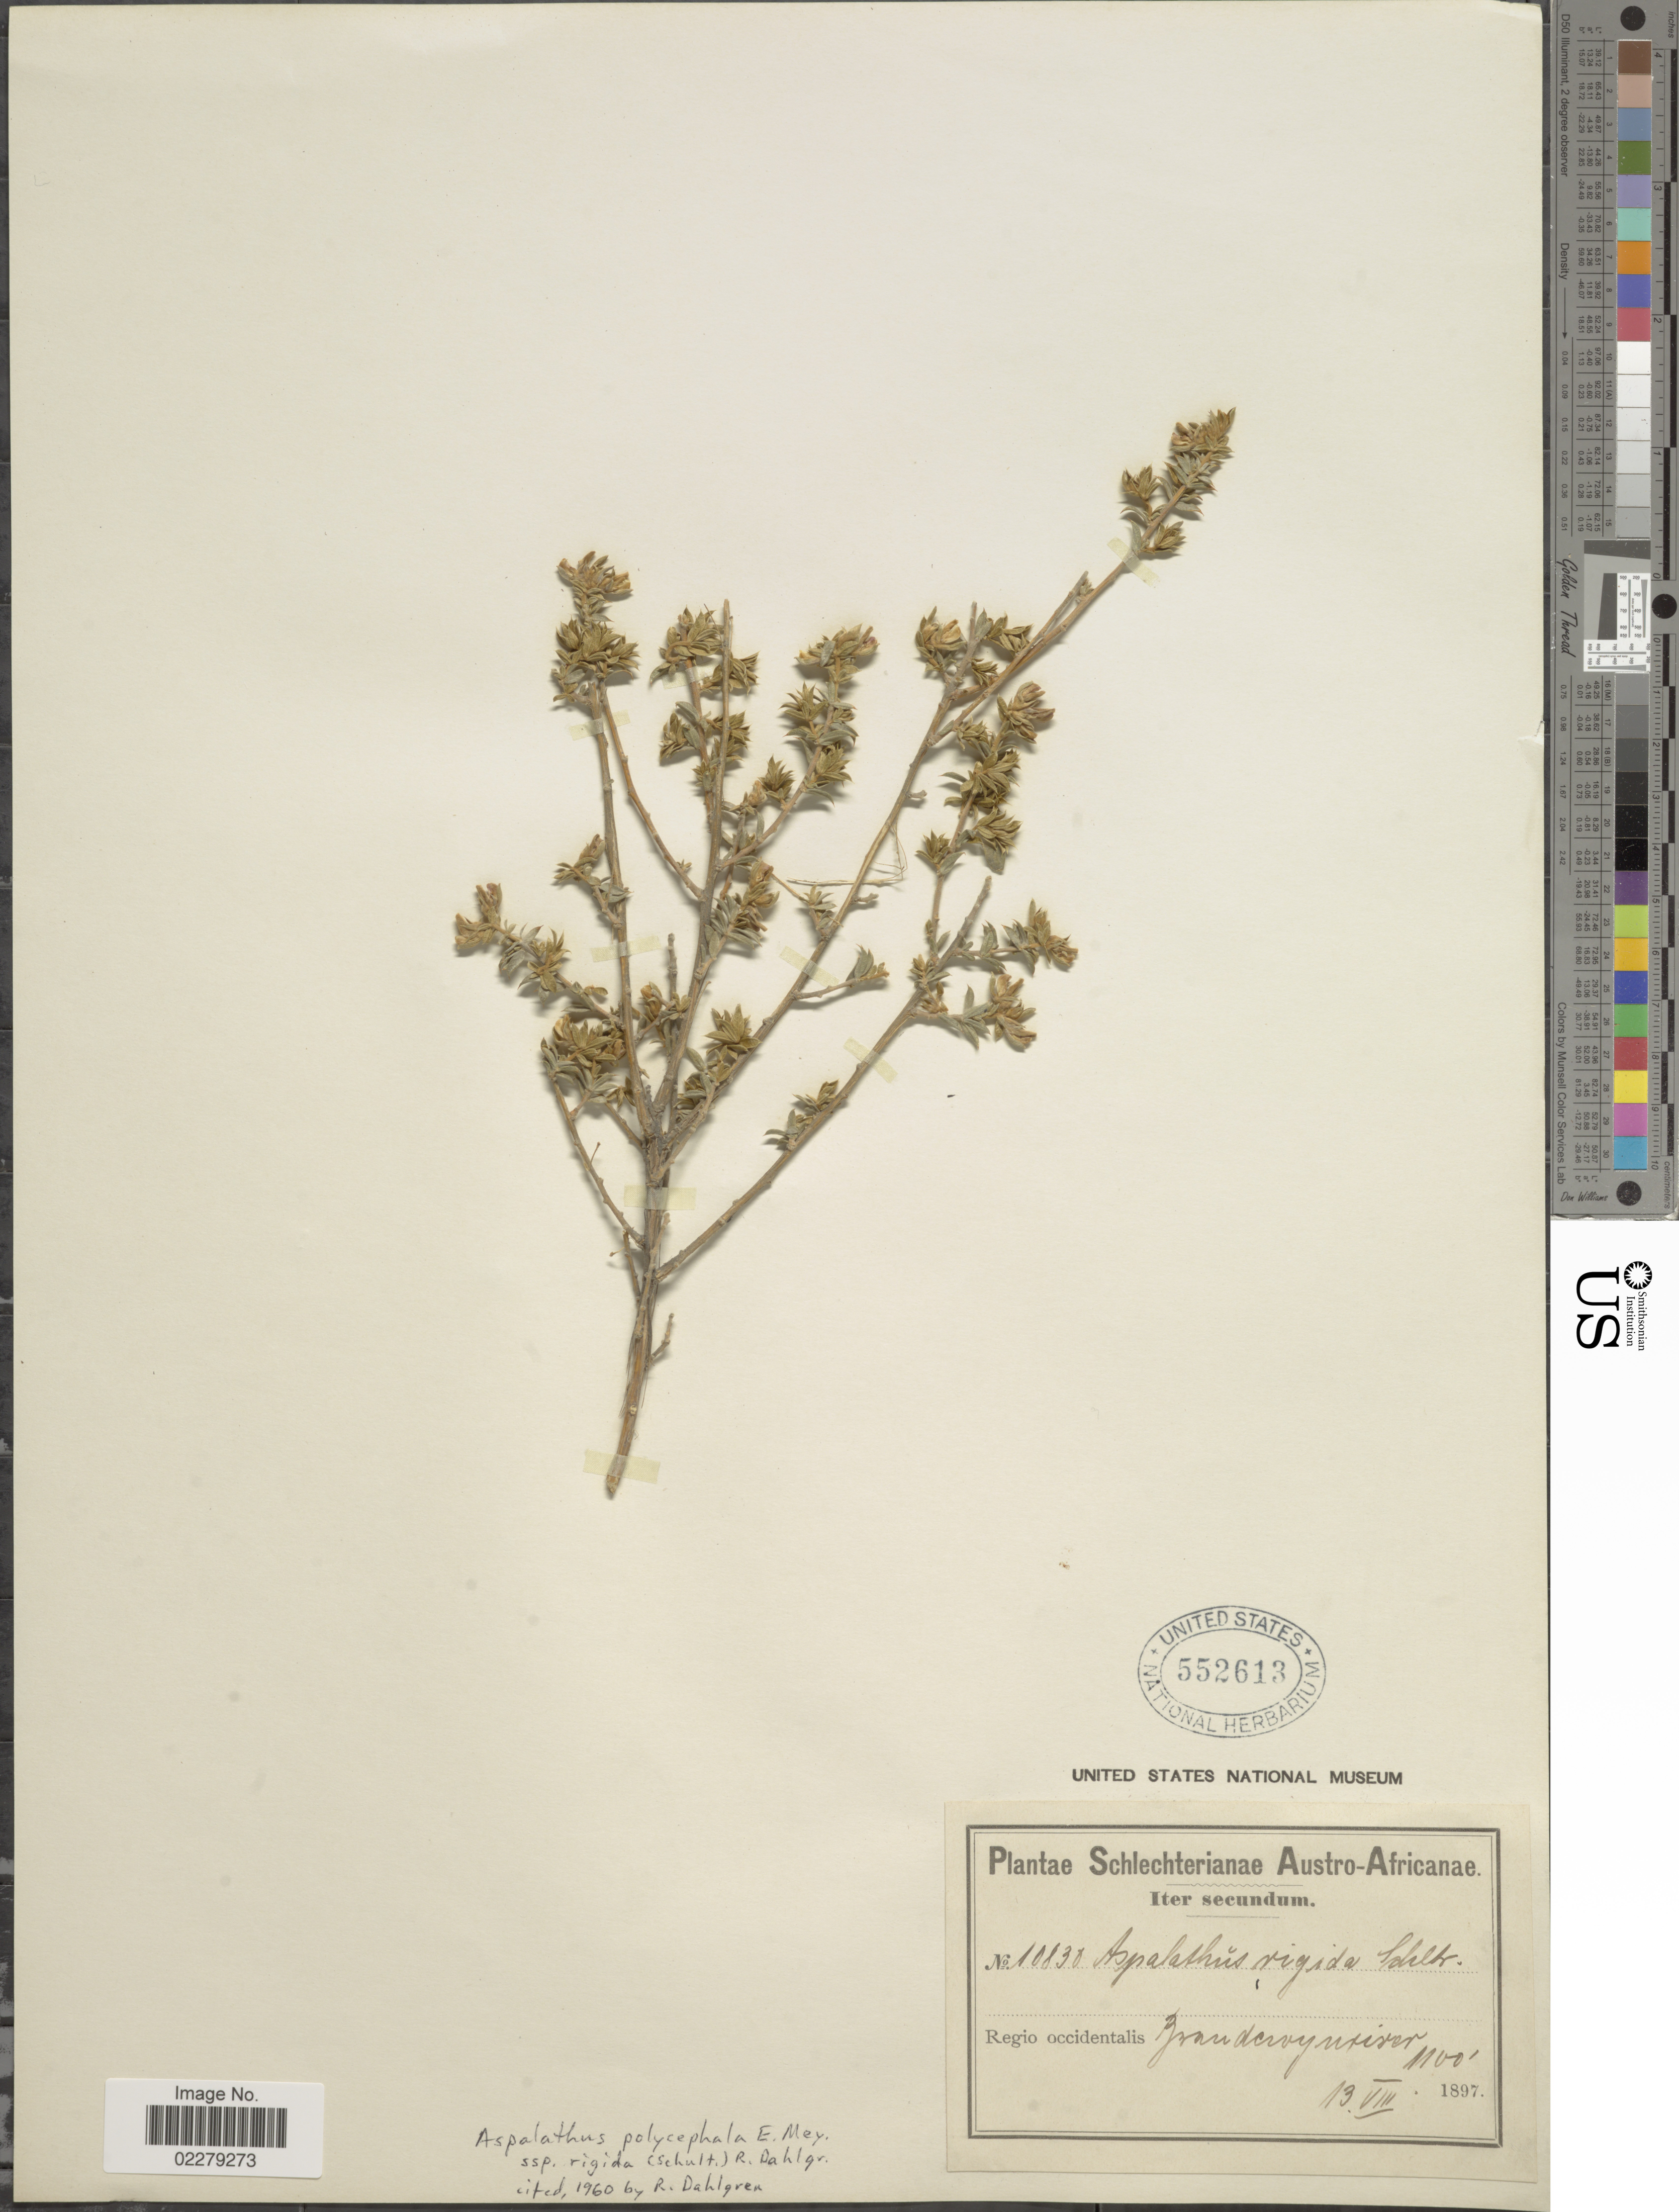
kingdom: Plantae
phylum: Tracheophyta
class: Magnoliopsida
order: Fabales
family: Fabaceae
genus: Aspalathus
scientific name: Aspalathus polycephala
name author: E. Mey.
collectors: Schlechter, --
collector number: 10830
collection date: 1897-08-13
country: South Africa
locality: Austro- Africanae. Regio occidentalis, Brandcroyuriser [interpreted]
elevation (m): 335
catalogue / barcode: US 552613